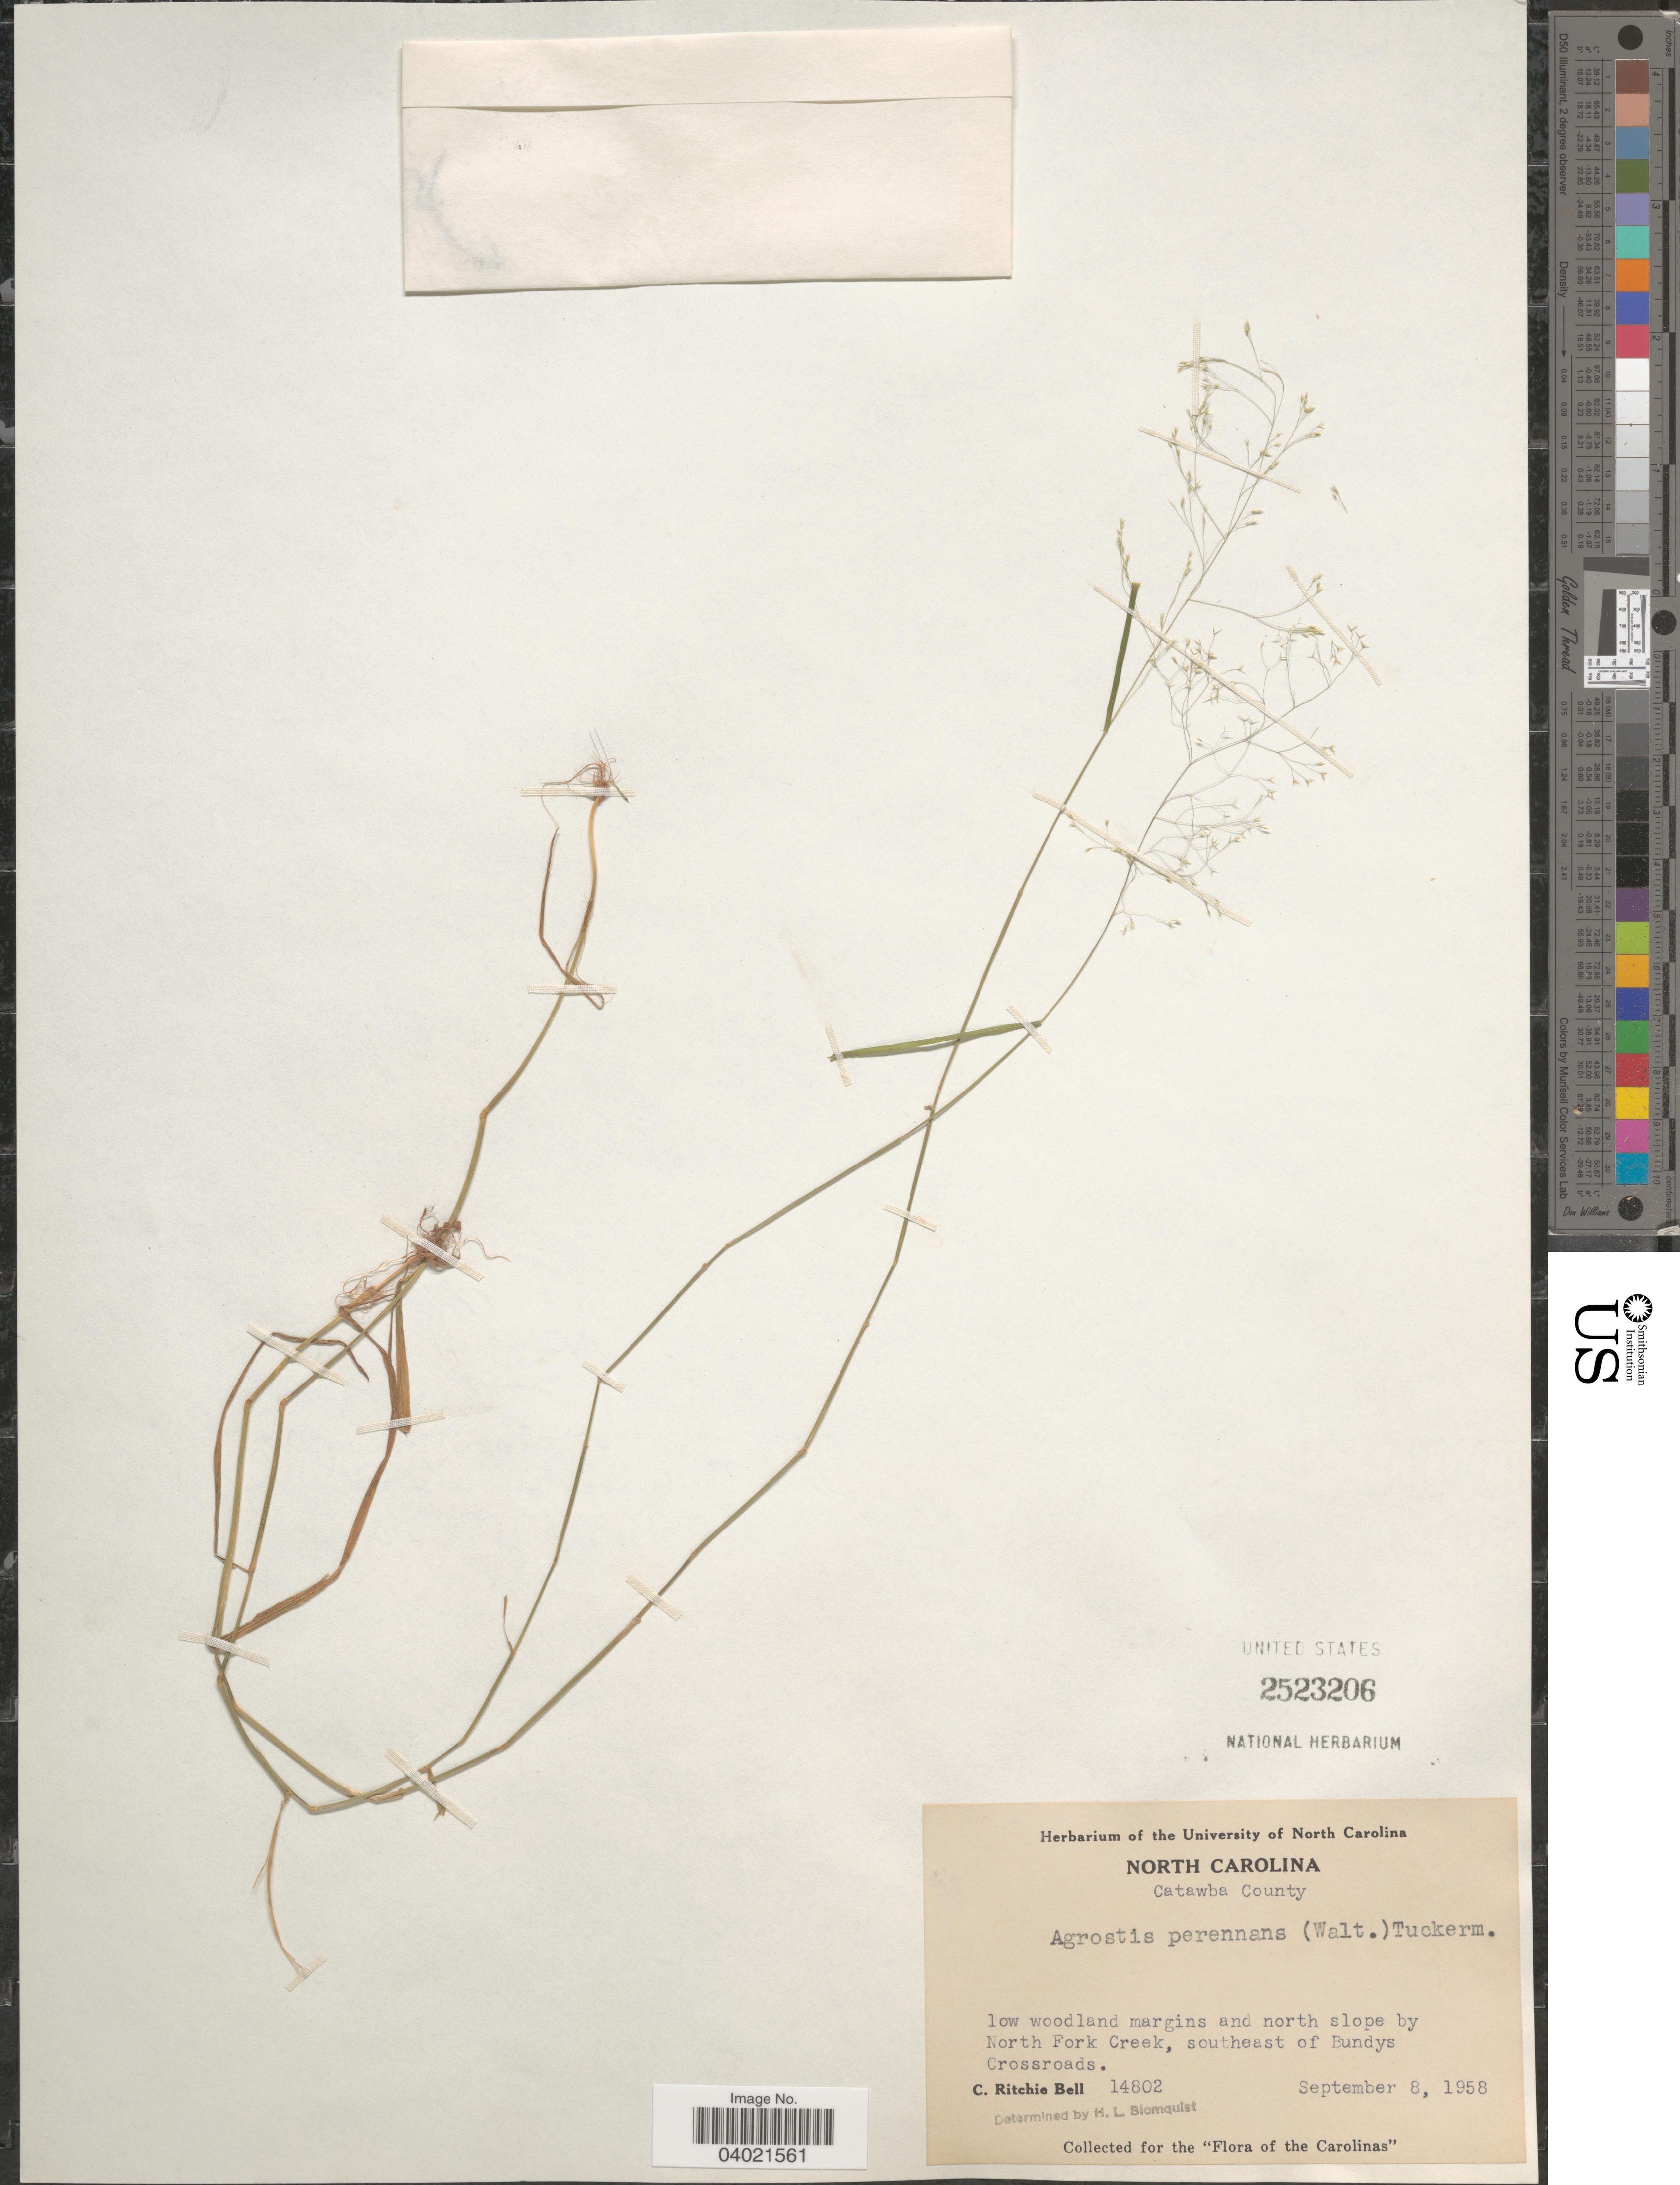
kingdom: Plantae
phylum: Tracheophyta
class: Liliopsida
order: Poales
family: Poaceae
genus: Agrostis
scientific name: Agrostis perennans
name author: (Walter) Tuck.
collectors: C. R. Bell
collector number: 14802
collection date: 1958-09-08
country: United States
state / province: North Carolina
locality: Catawba County. Low woodland margins and north slope by North Fork Creek, southeast of Bundys Crossroads.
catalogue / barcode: US 2523206